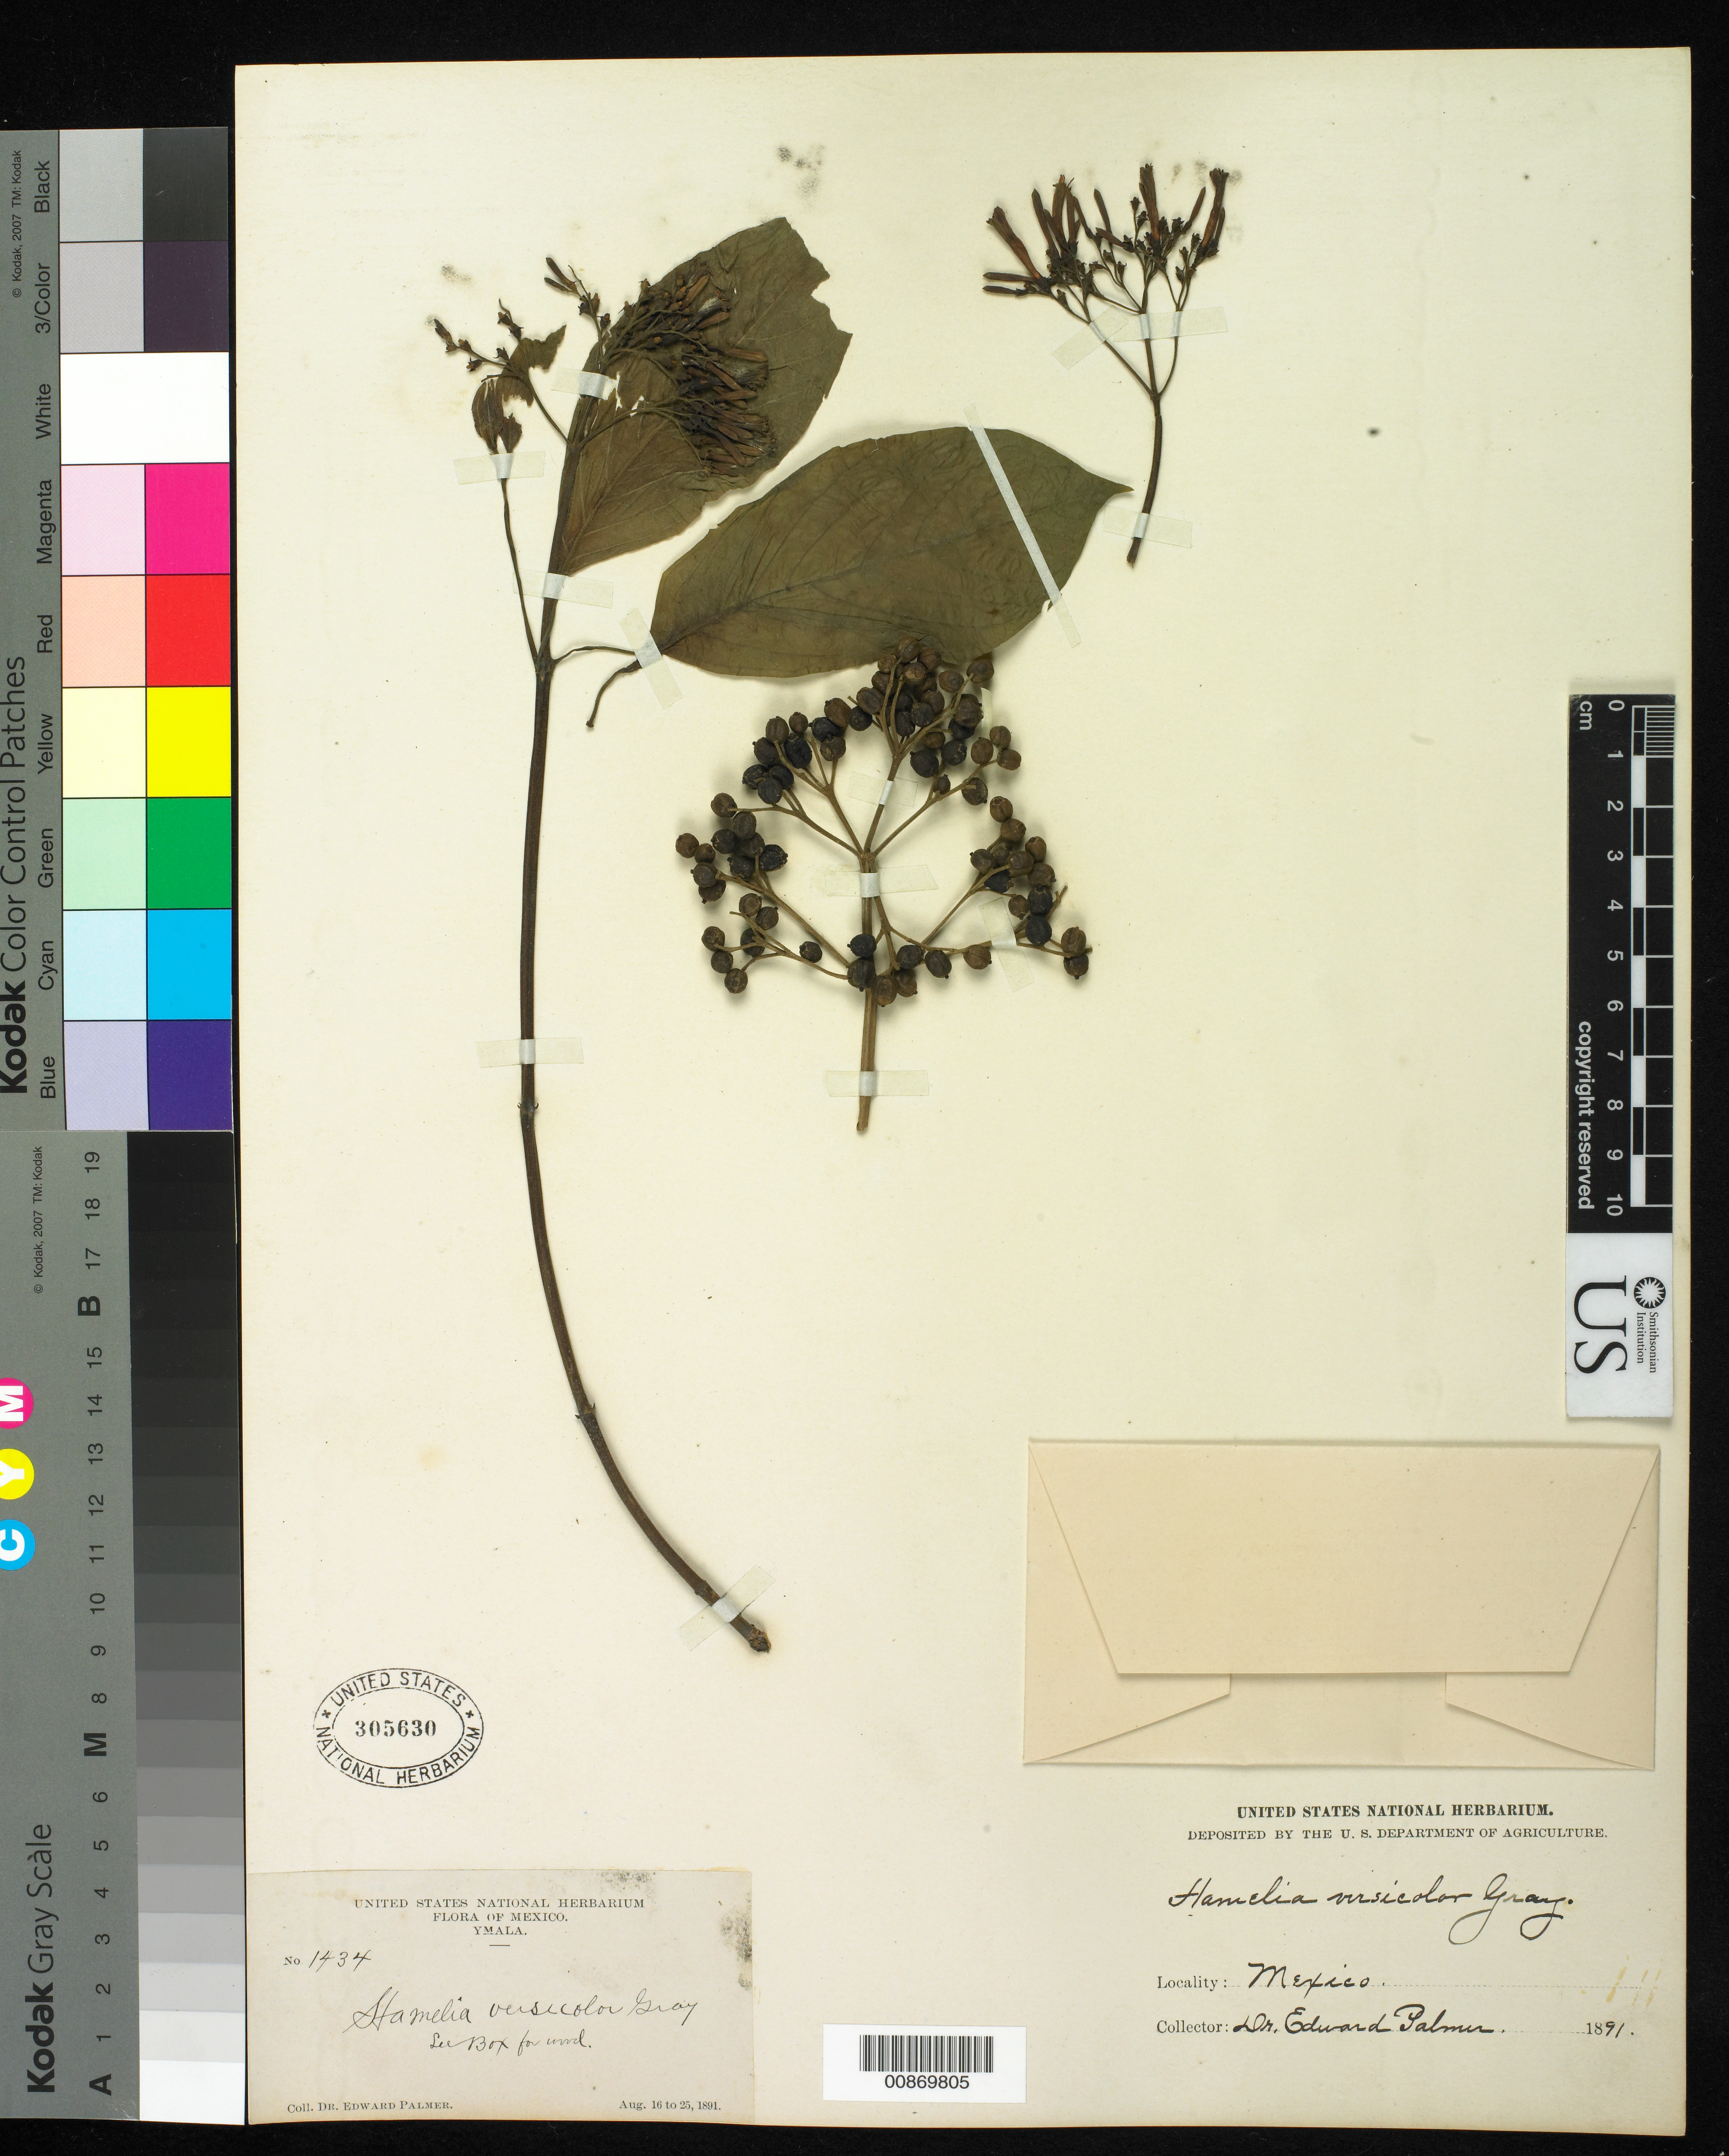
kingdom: Plantae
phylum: Tracheophyta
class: Magnoliopsida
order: Gentianales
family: Rubiaceae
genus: Hamelia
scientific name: Hamelia versicolor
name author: A. Gray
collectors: E. Palmer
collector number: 1434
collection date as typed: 16 Aug 1891 to 25 Aug 1891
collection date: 1891-08-16/1891-08-25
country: Mexico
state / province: Sinaloa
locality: Ymala, Sinaloa.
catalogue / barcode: US 305630